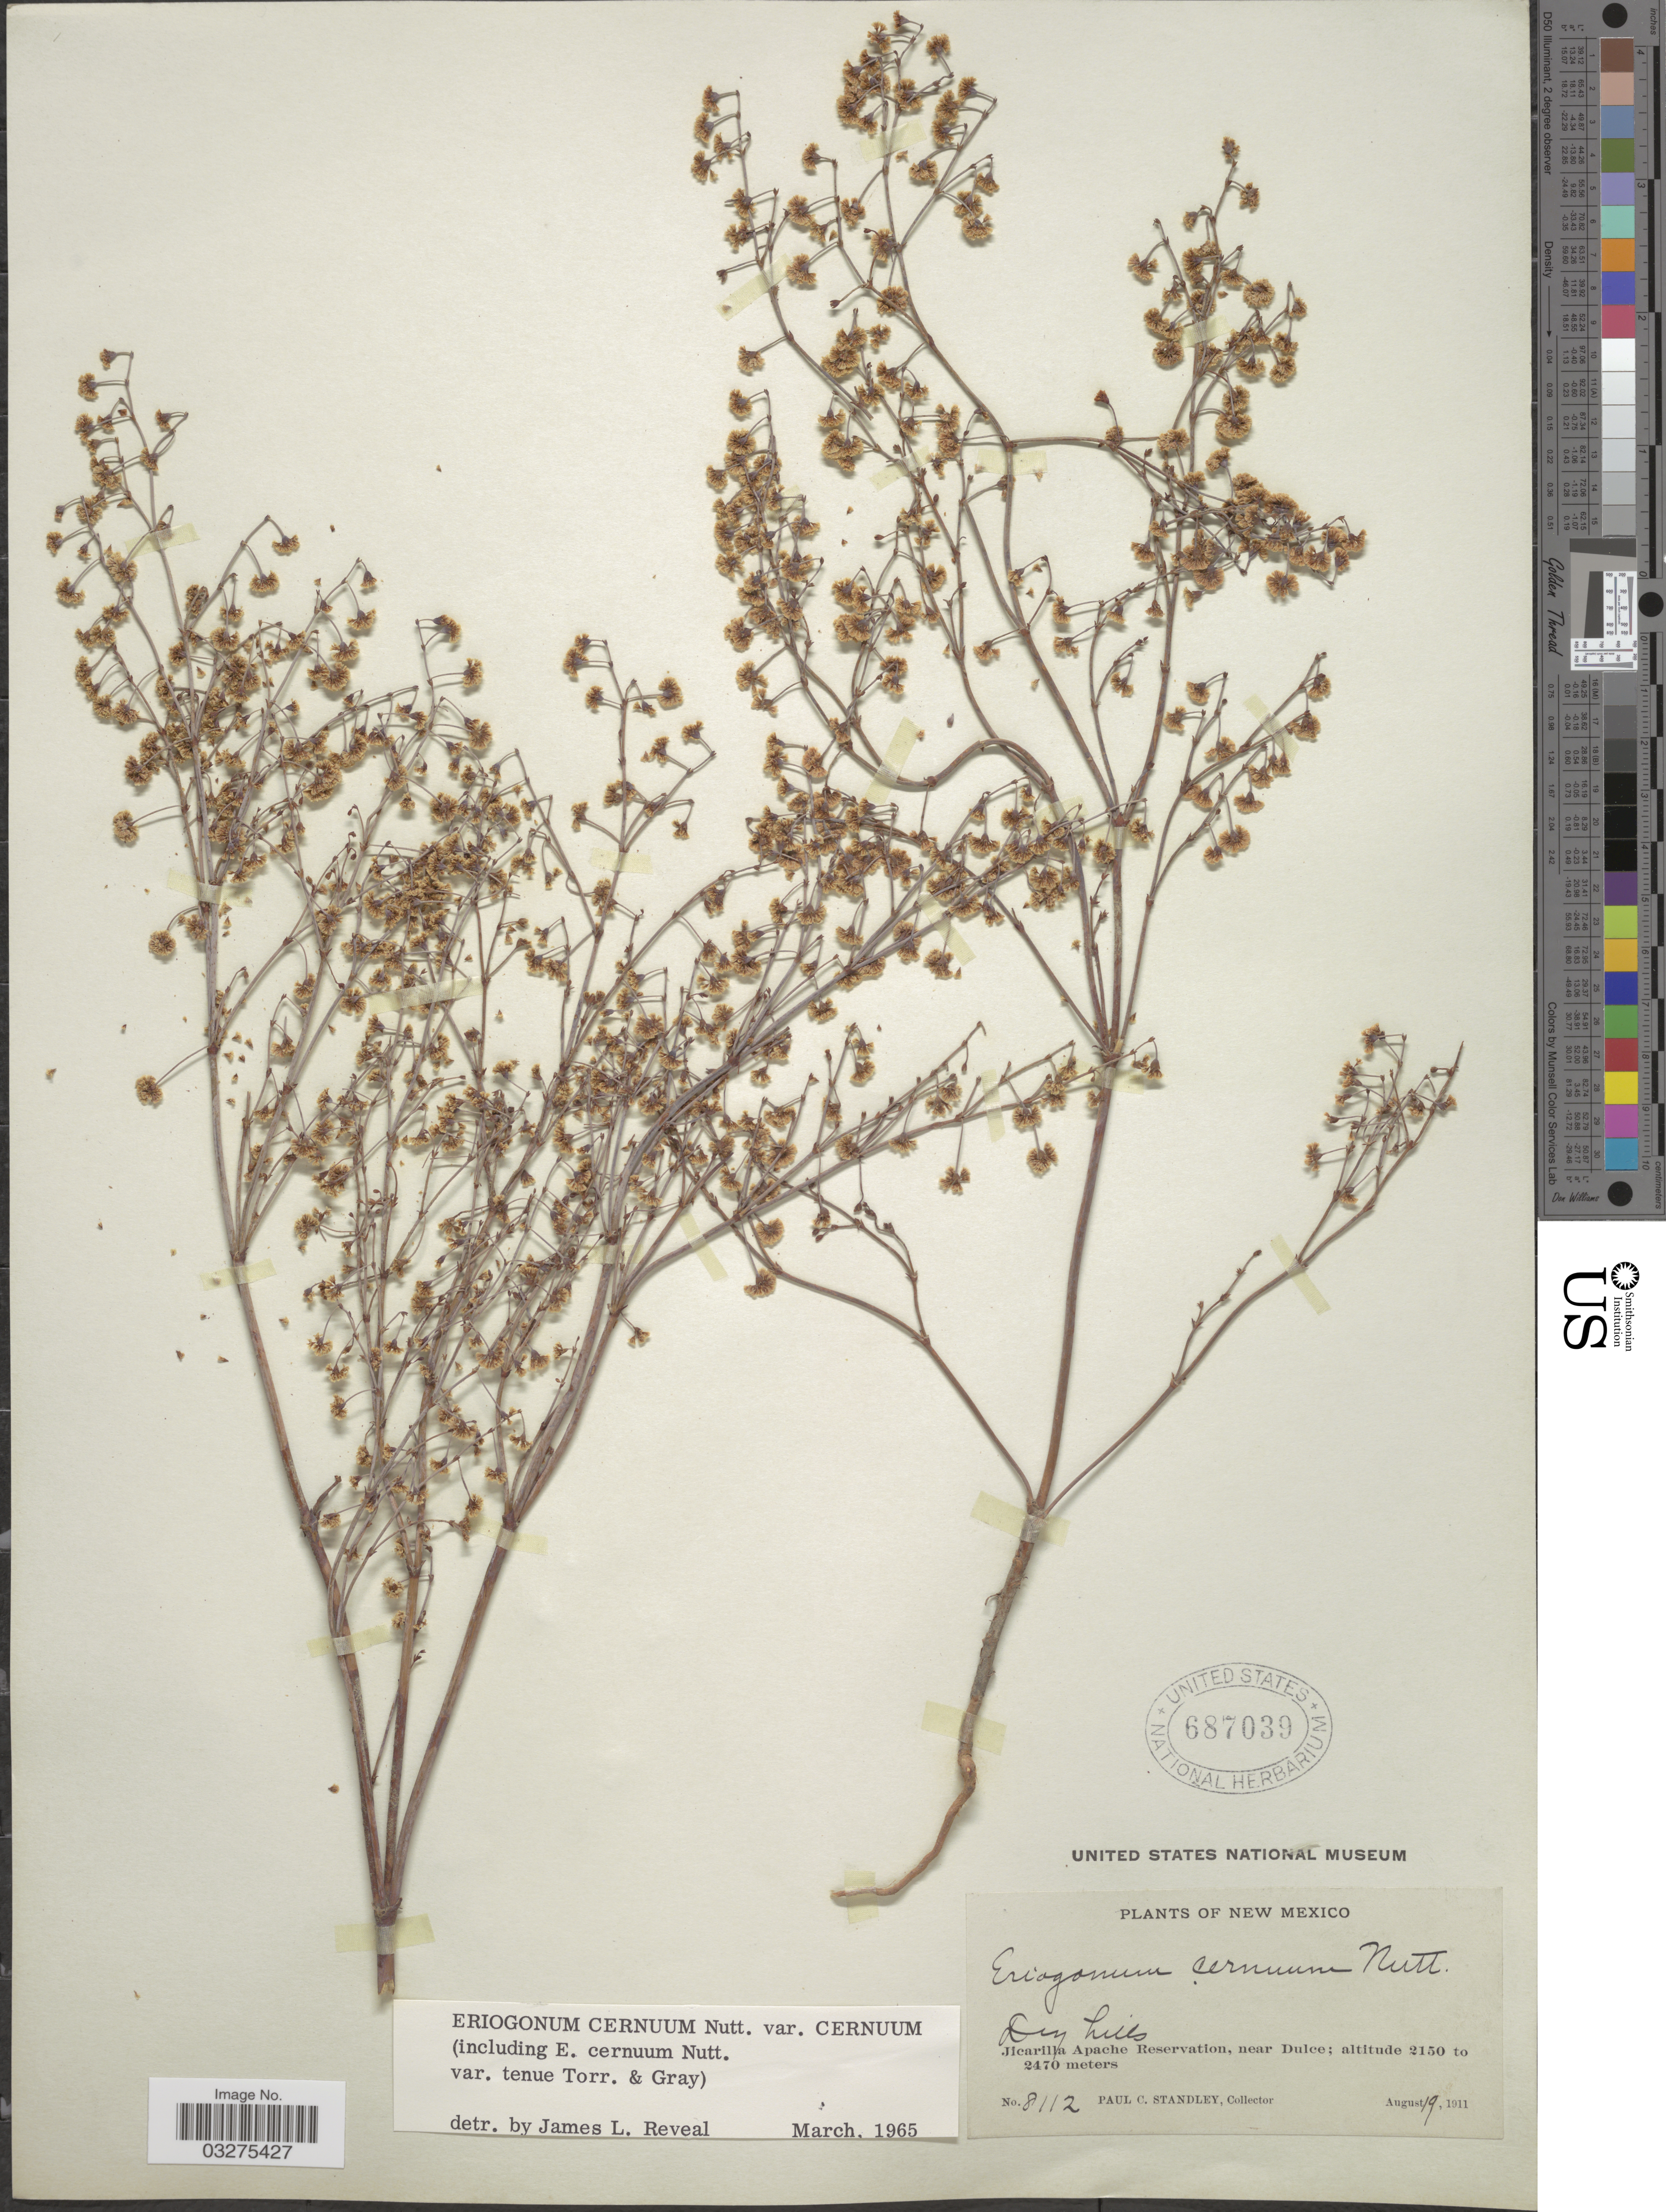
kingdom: Plantae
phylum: Tracheophyta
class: Magnoliopsida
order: Caryophyllales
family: Polygonaceae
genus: Eriogonum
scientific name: Eriogonum cernuum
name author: Nutt.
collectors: P. C. Standley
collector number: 8112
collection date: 1911-08-19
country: United States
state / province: New Mexico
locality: Jicarilla Apache Reservation, near Dulce.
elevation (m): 2150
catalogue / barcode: US 687039